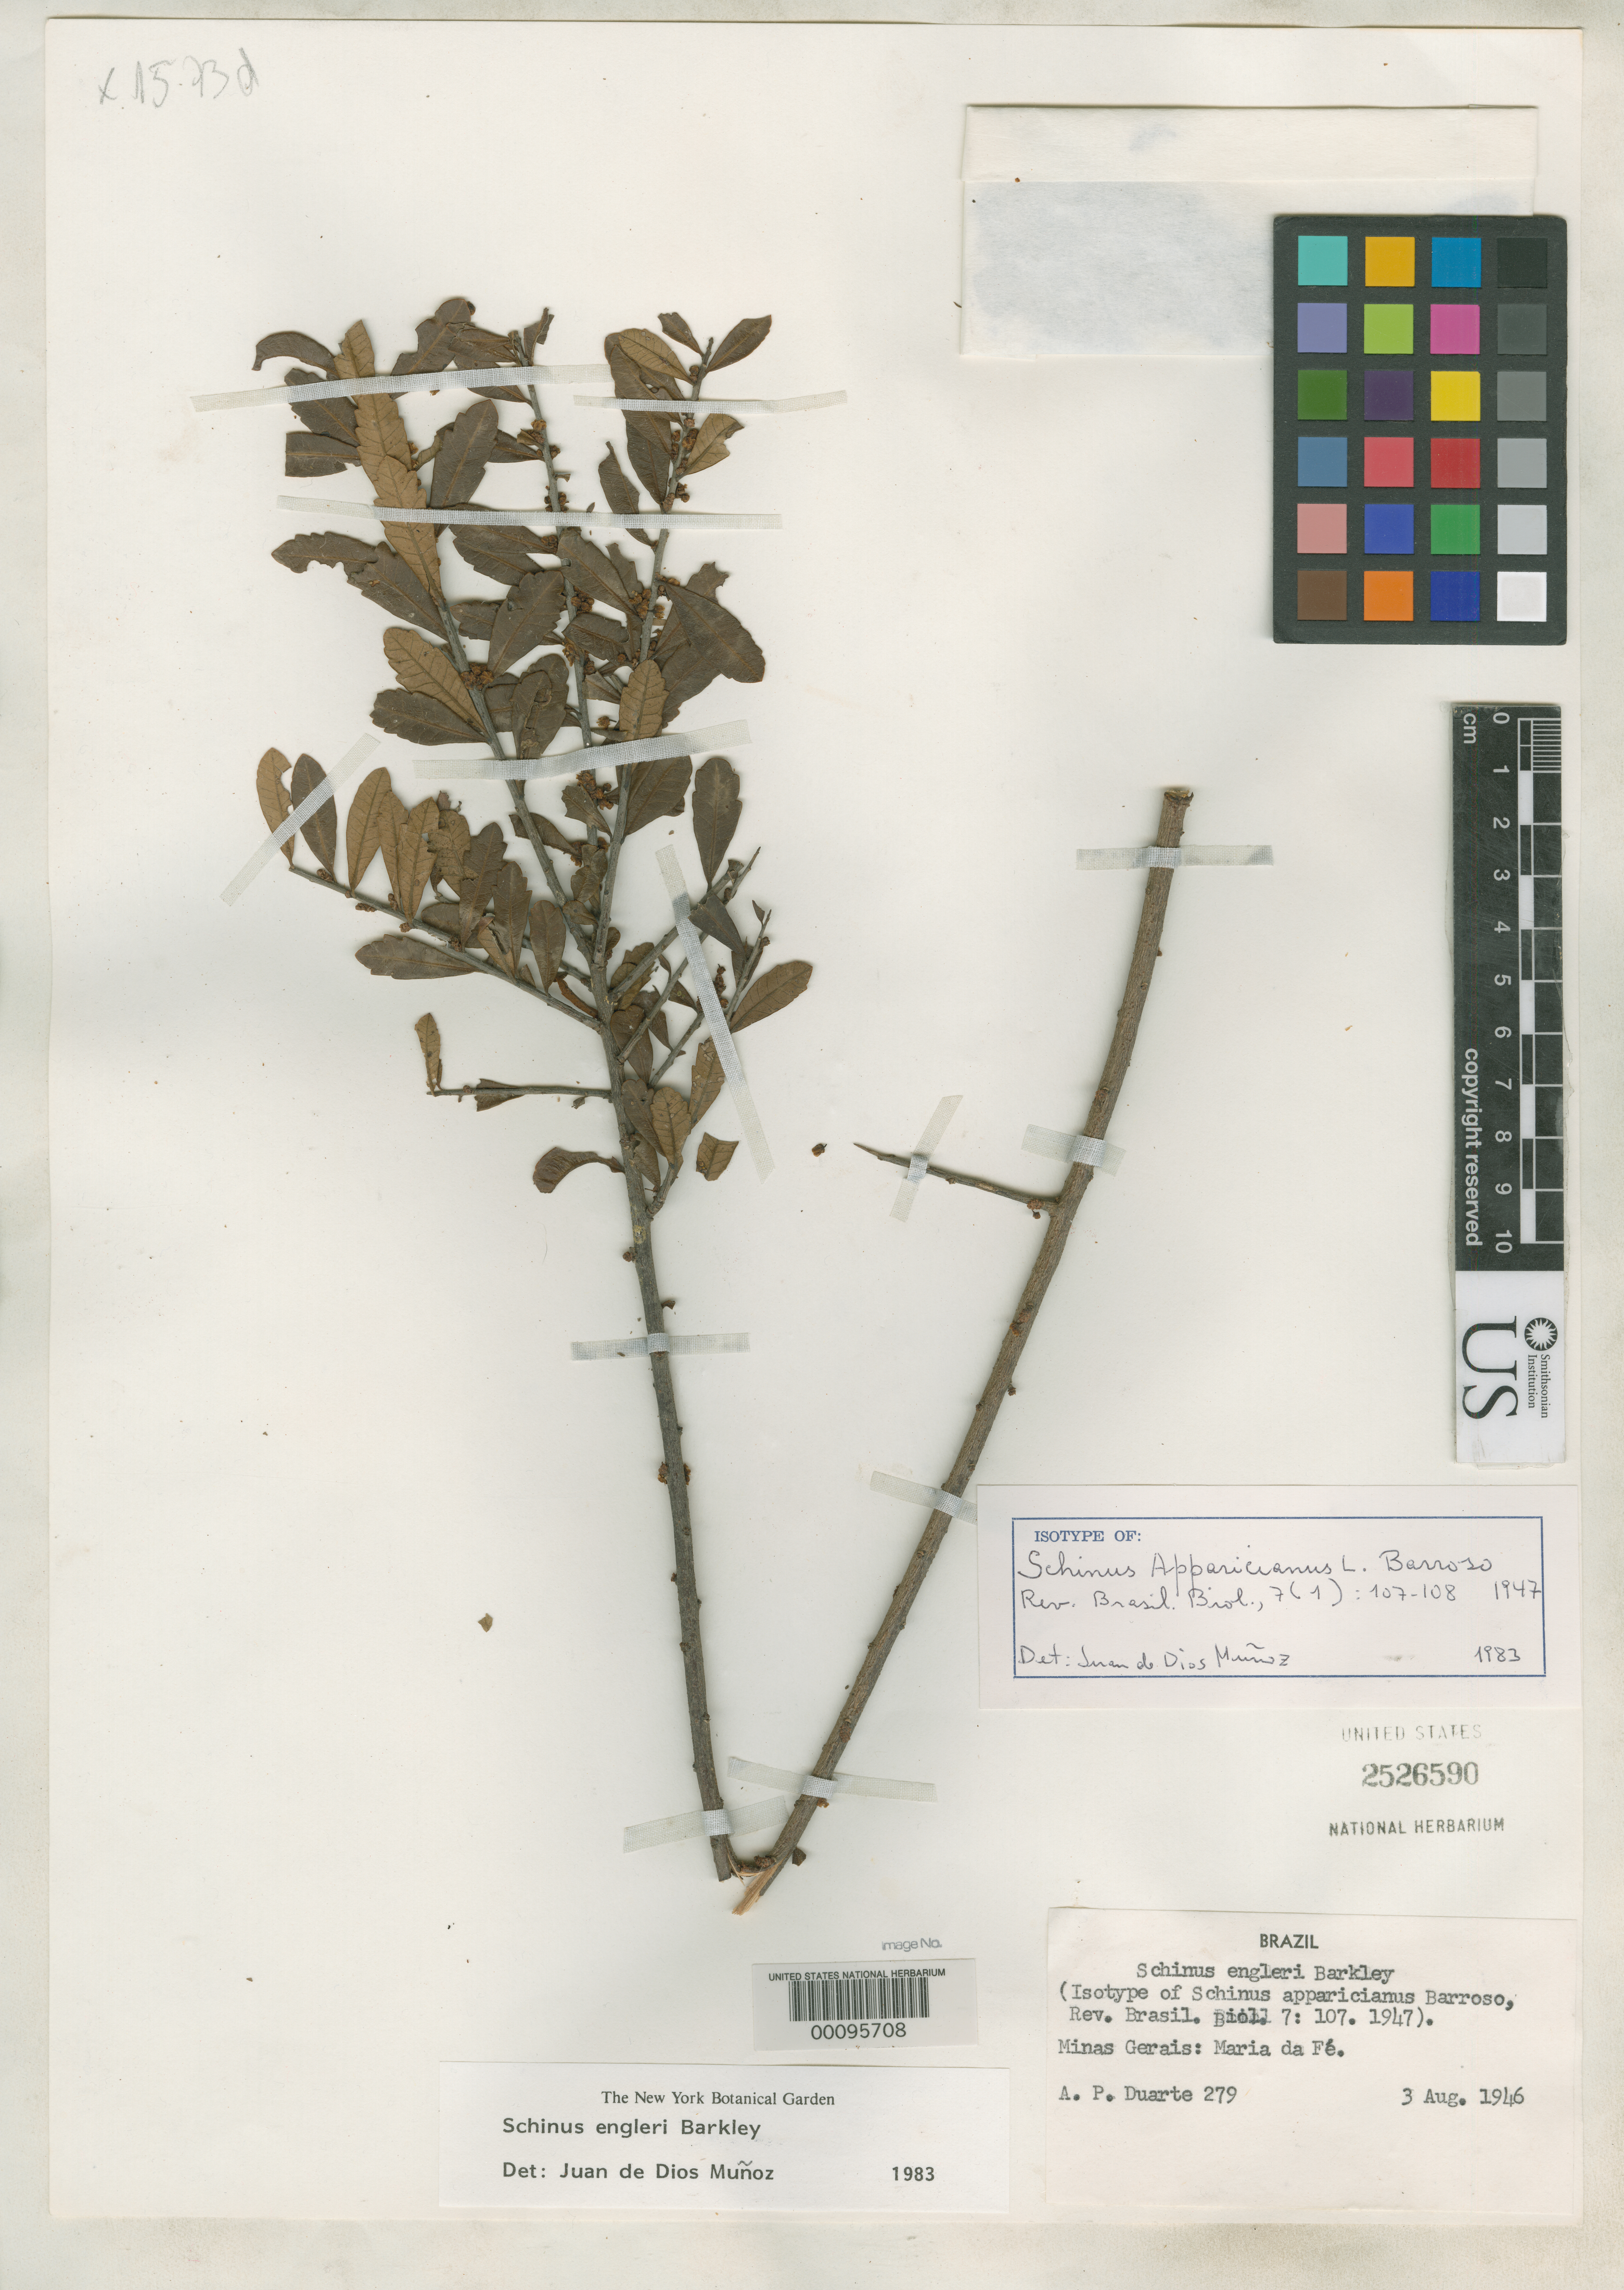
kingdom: Plantae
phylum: Tracheophyta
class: Magnoliopsida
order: Sapindales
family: Anacardiaceae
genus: Schinus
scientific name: Schinus appariciana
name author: Barroso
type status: Isotype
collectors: A. P. Duarte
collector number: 279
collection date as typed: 03 Aug 1946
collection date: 1946-08-03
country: Brazil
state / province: Minas Gerais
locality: Maria da Fe.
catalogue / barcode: US 2526590